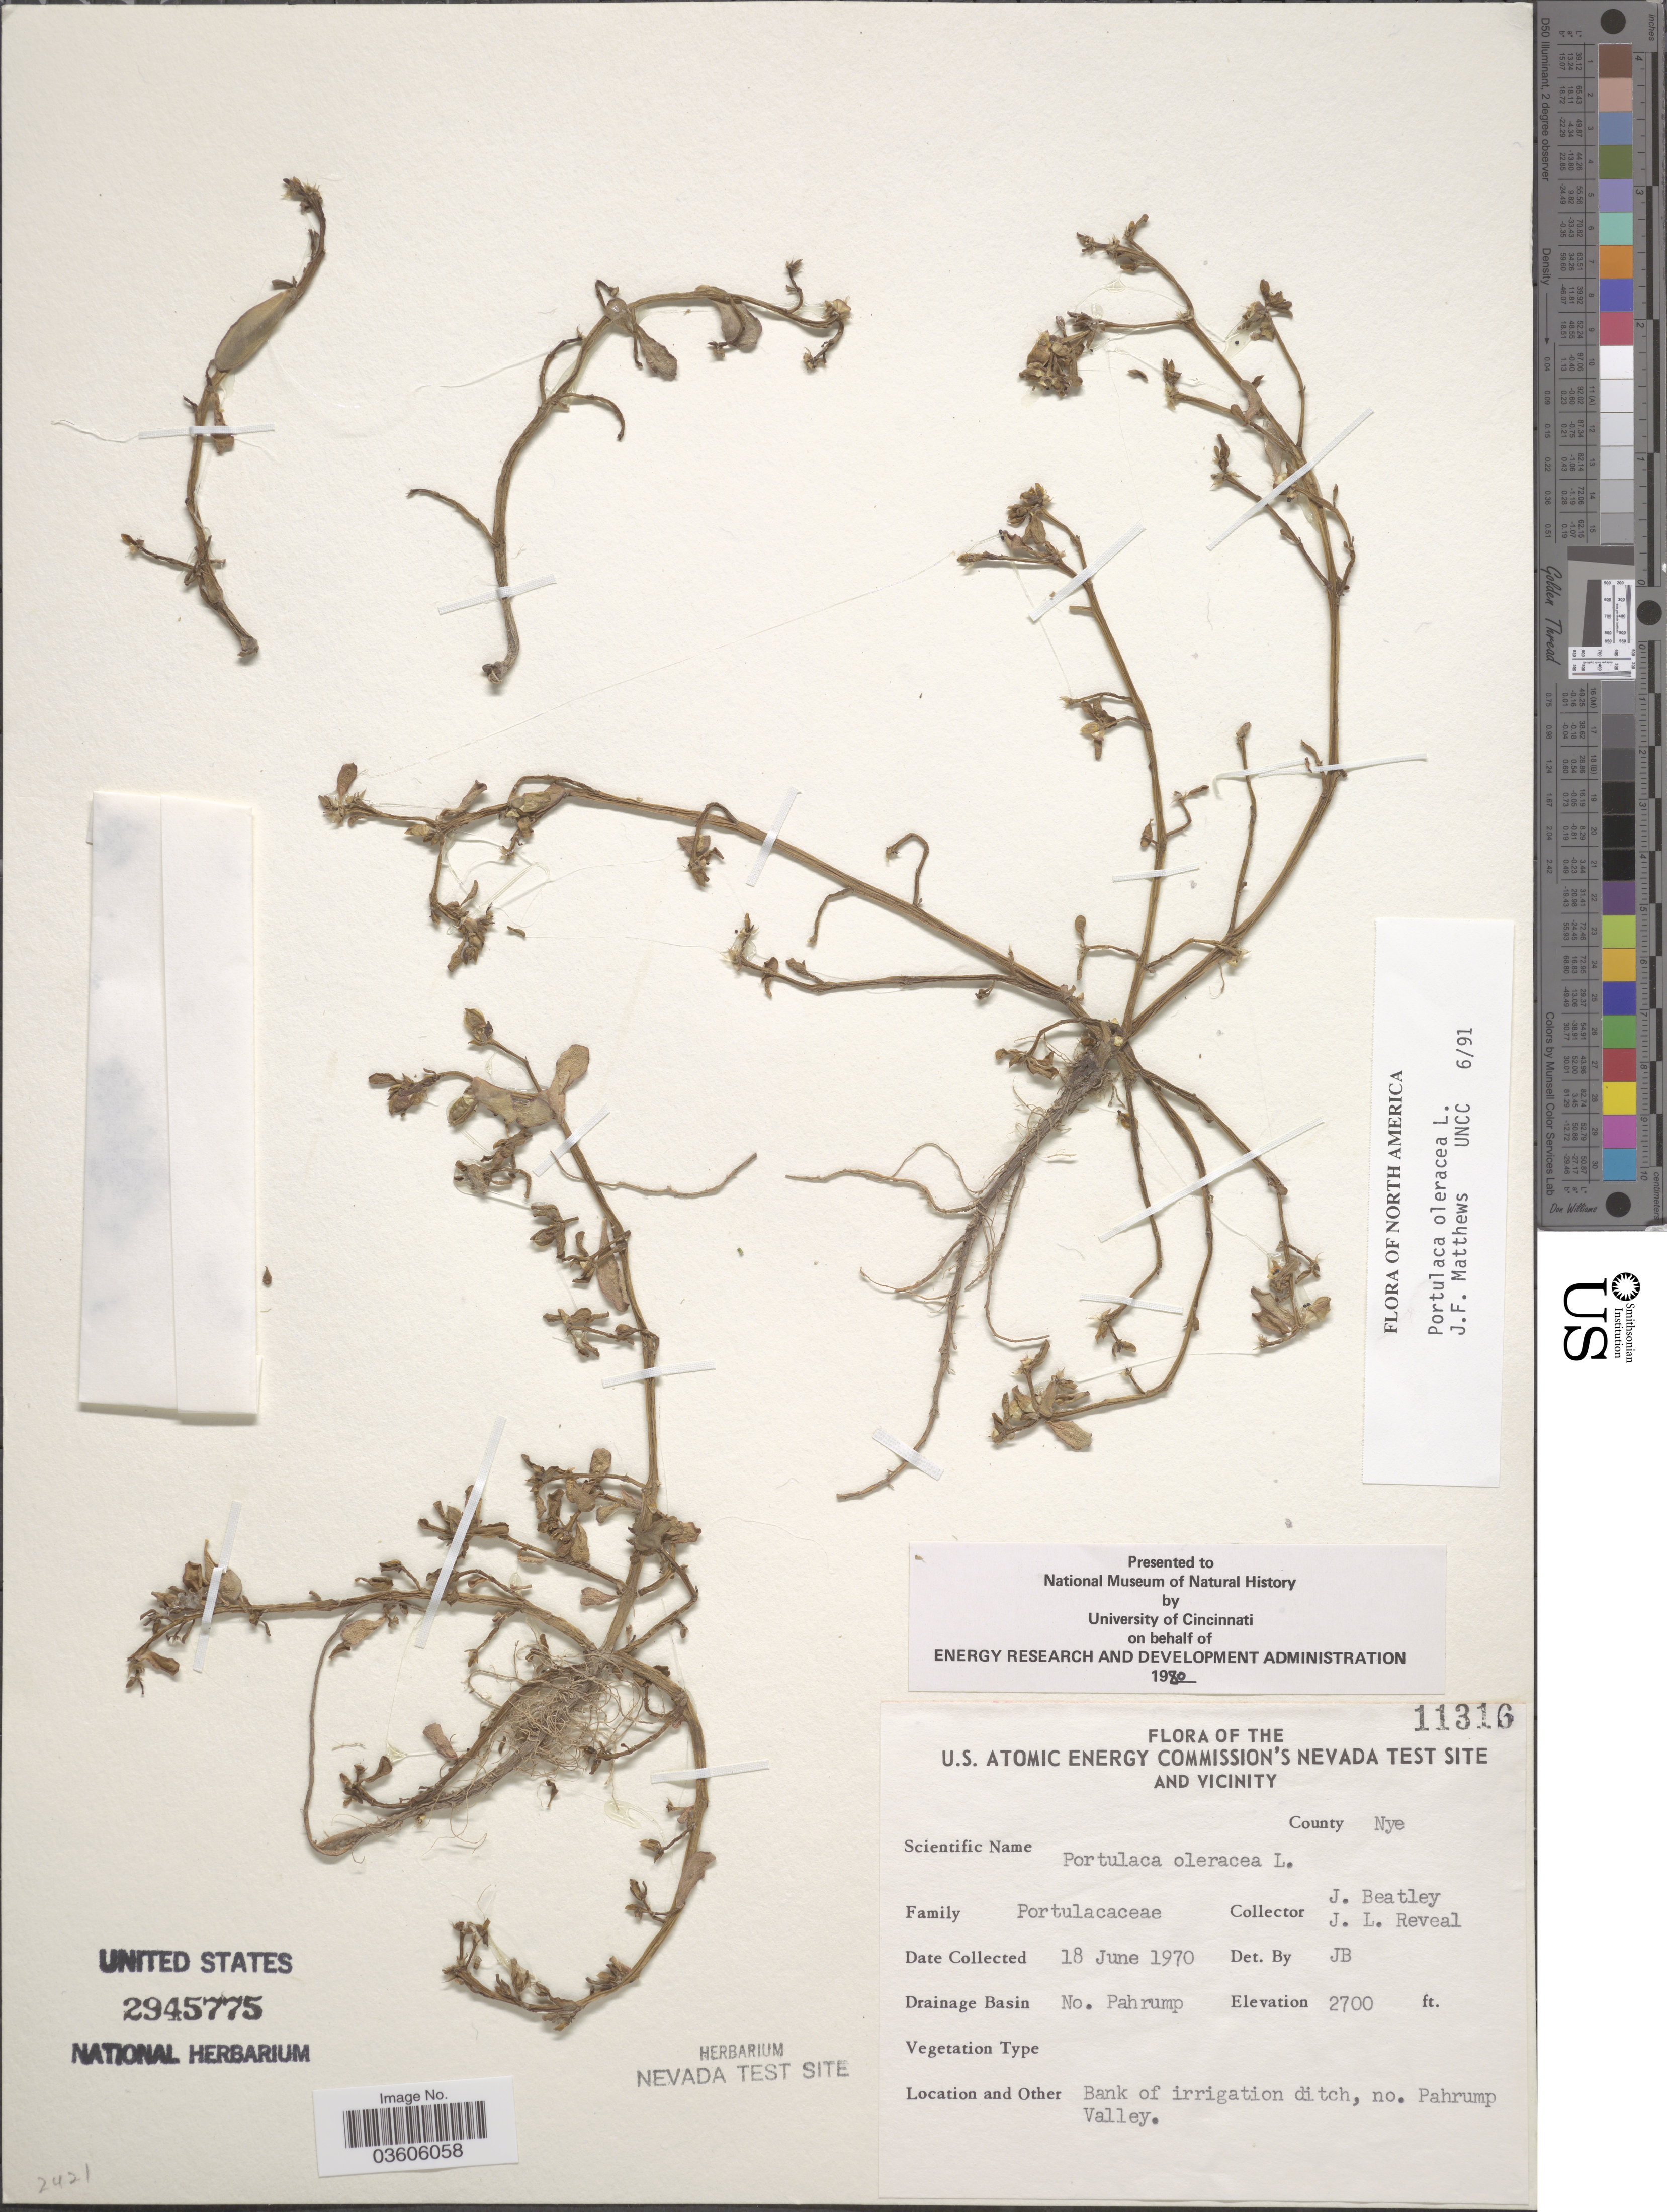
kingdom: Plantae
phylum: Tracheophyta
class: Magnoliopsida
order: Caryophyllales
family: Portulacaceae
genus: Portulaca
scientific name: Portulaca oleracea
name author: L.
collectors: J. C. Beatley & J. L. Reveal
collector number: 11316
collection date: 1970-06-18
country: United States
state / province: Nevada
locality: The U.S. Atomic Energy Commission's Nevada Test Site and Vicinity. County Nye. Drainage Basin No. Pahrump. Bank of irrigation ditch, no. Pahrump Valley.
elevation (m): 823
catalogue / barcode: US 2945775